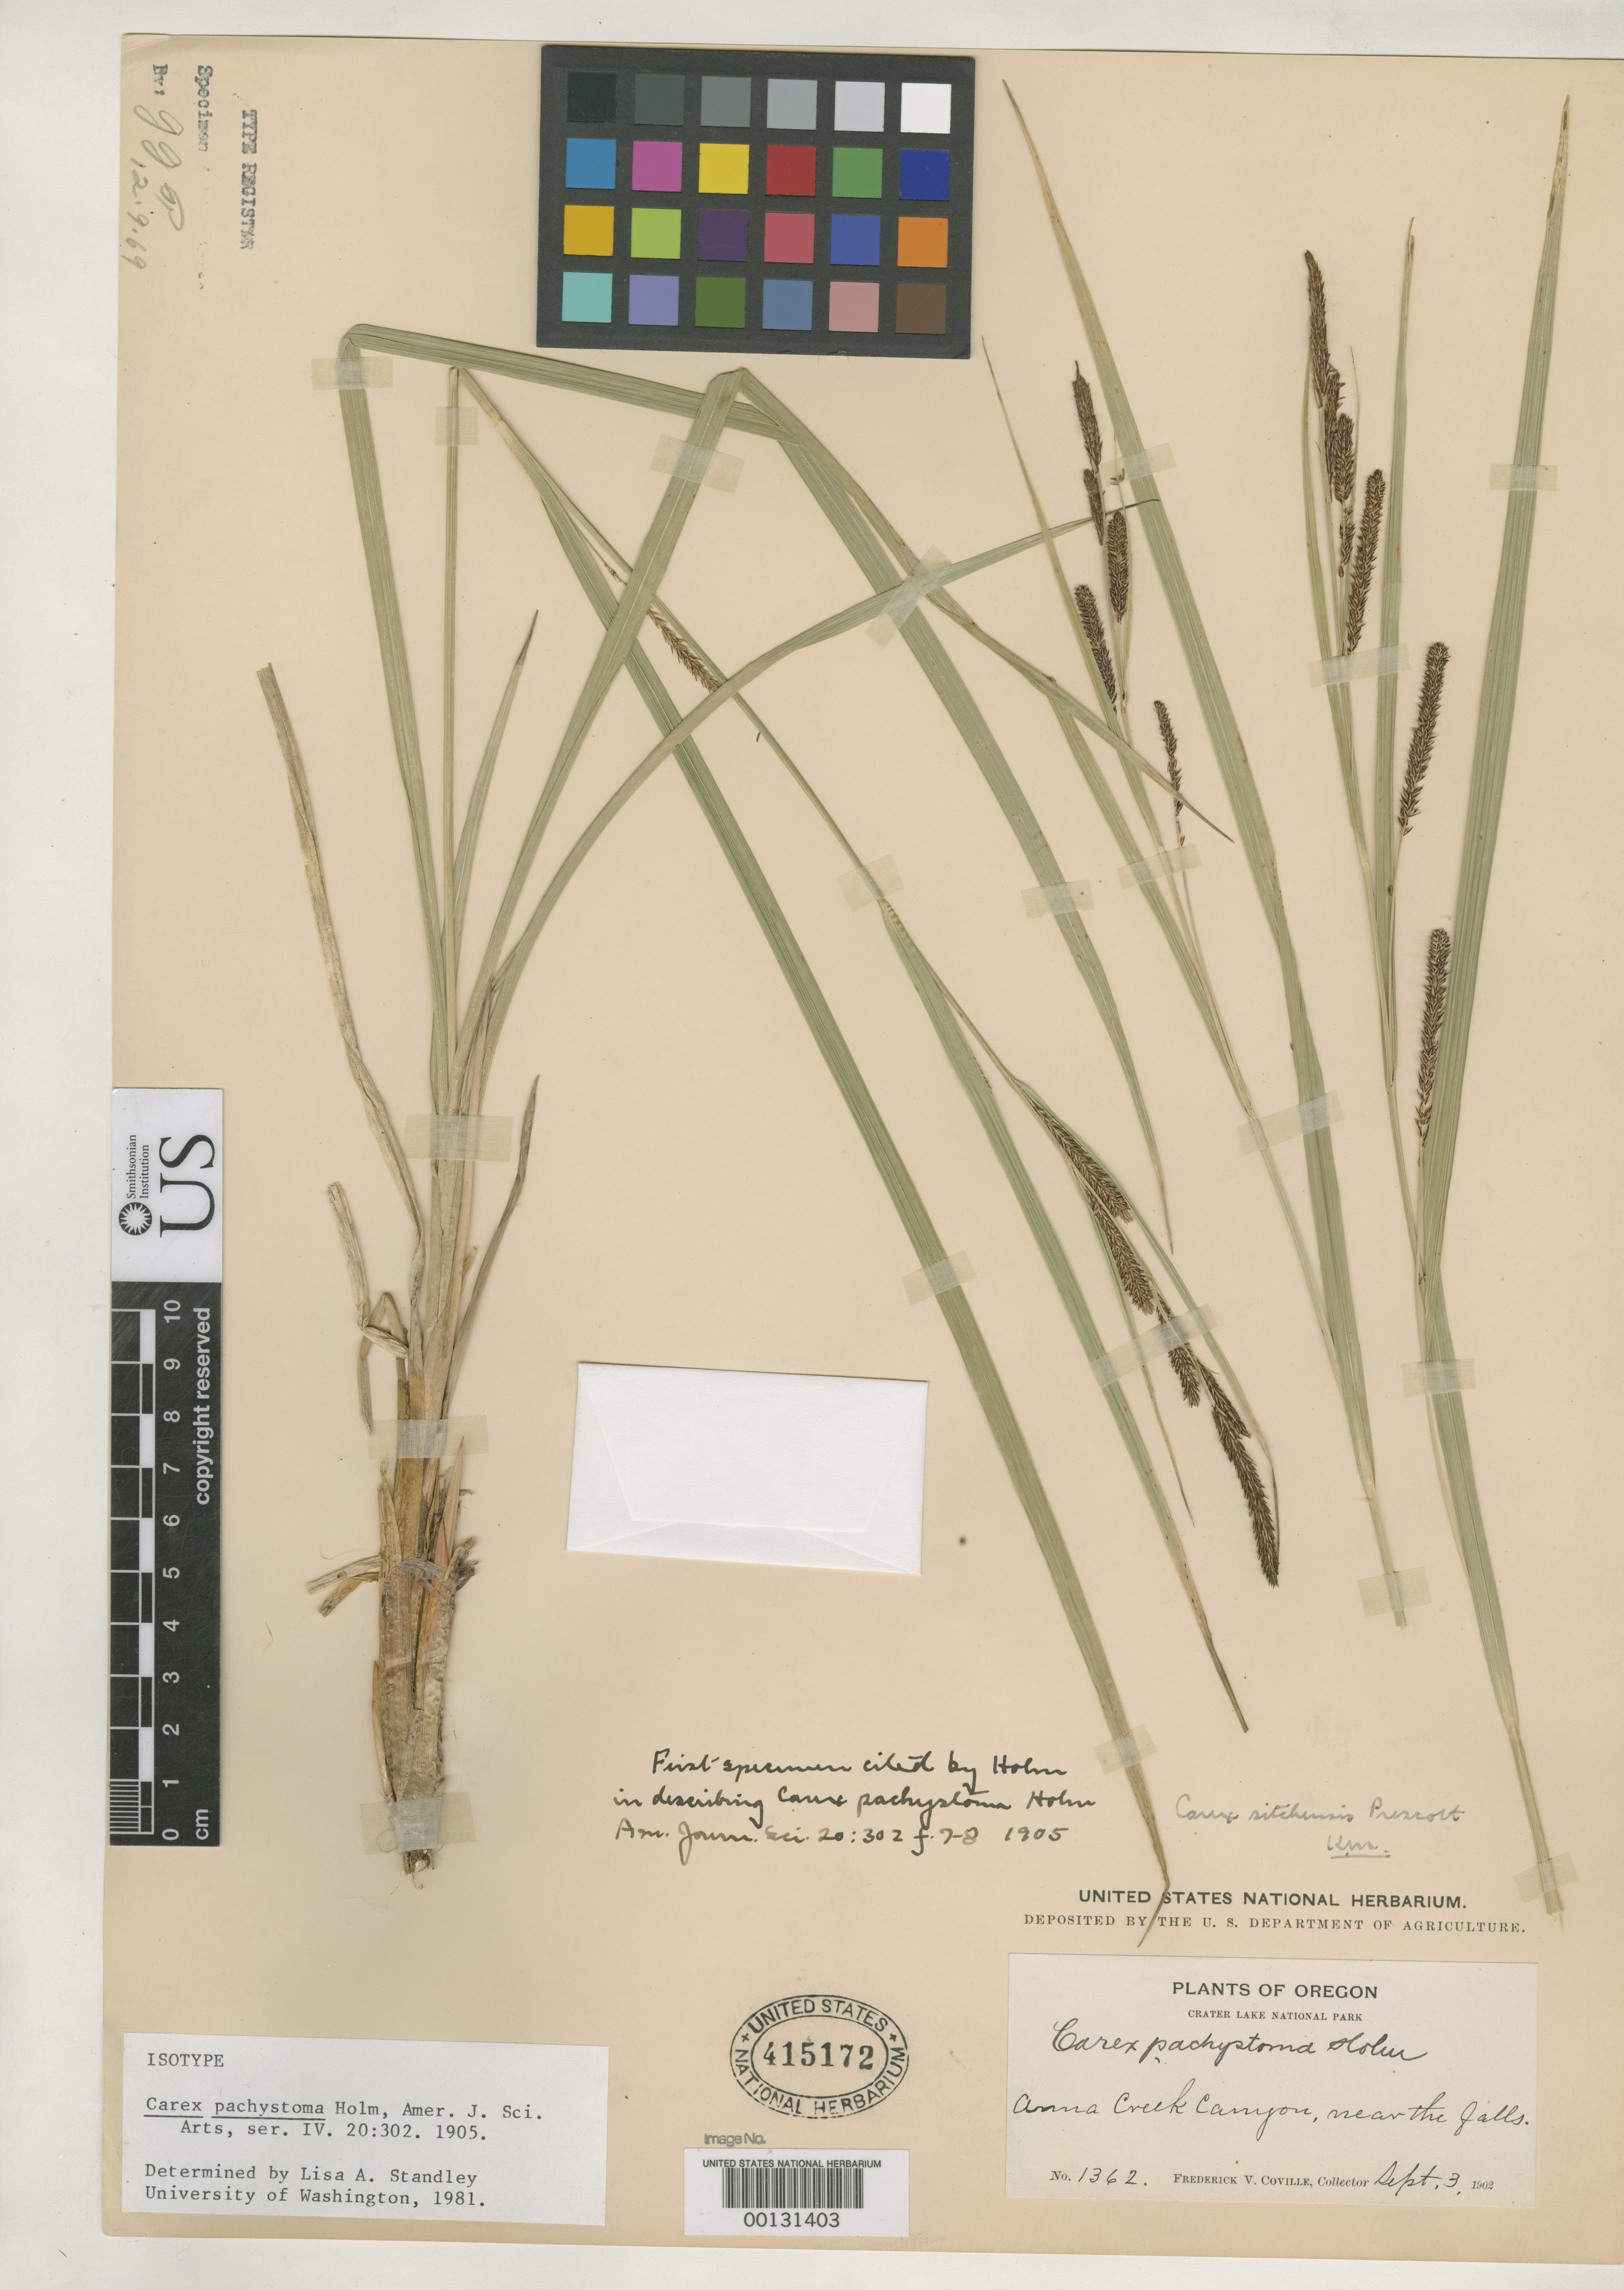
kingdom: Plantae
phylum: Tracheophyta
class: Liliopsida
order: Poales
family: Cyperaceae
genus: Carex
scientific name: Carex pachystoma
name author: Holm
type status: Type Collection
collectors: F. V. Coville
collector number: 1362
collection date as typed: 03 Sep 1902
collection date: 1902-09-03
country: United States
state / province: Oregon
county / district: Klamath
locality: Crater Lake National Park, Anna Creek Canyon.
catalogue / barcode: US 415172